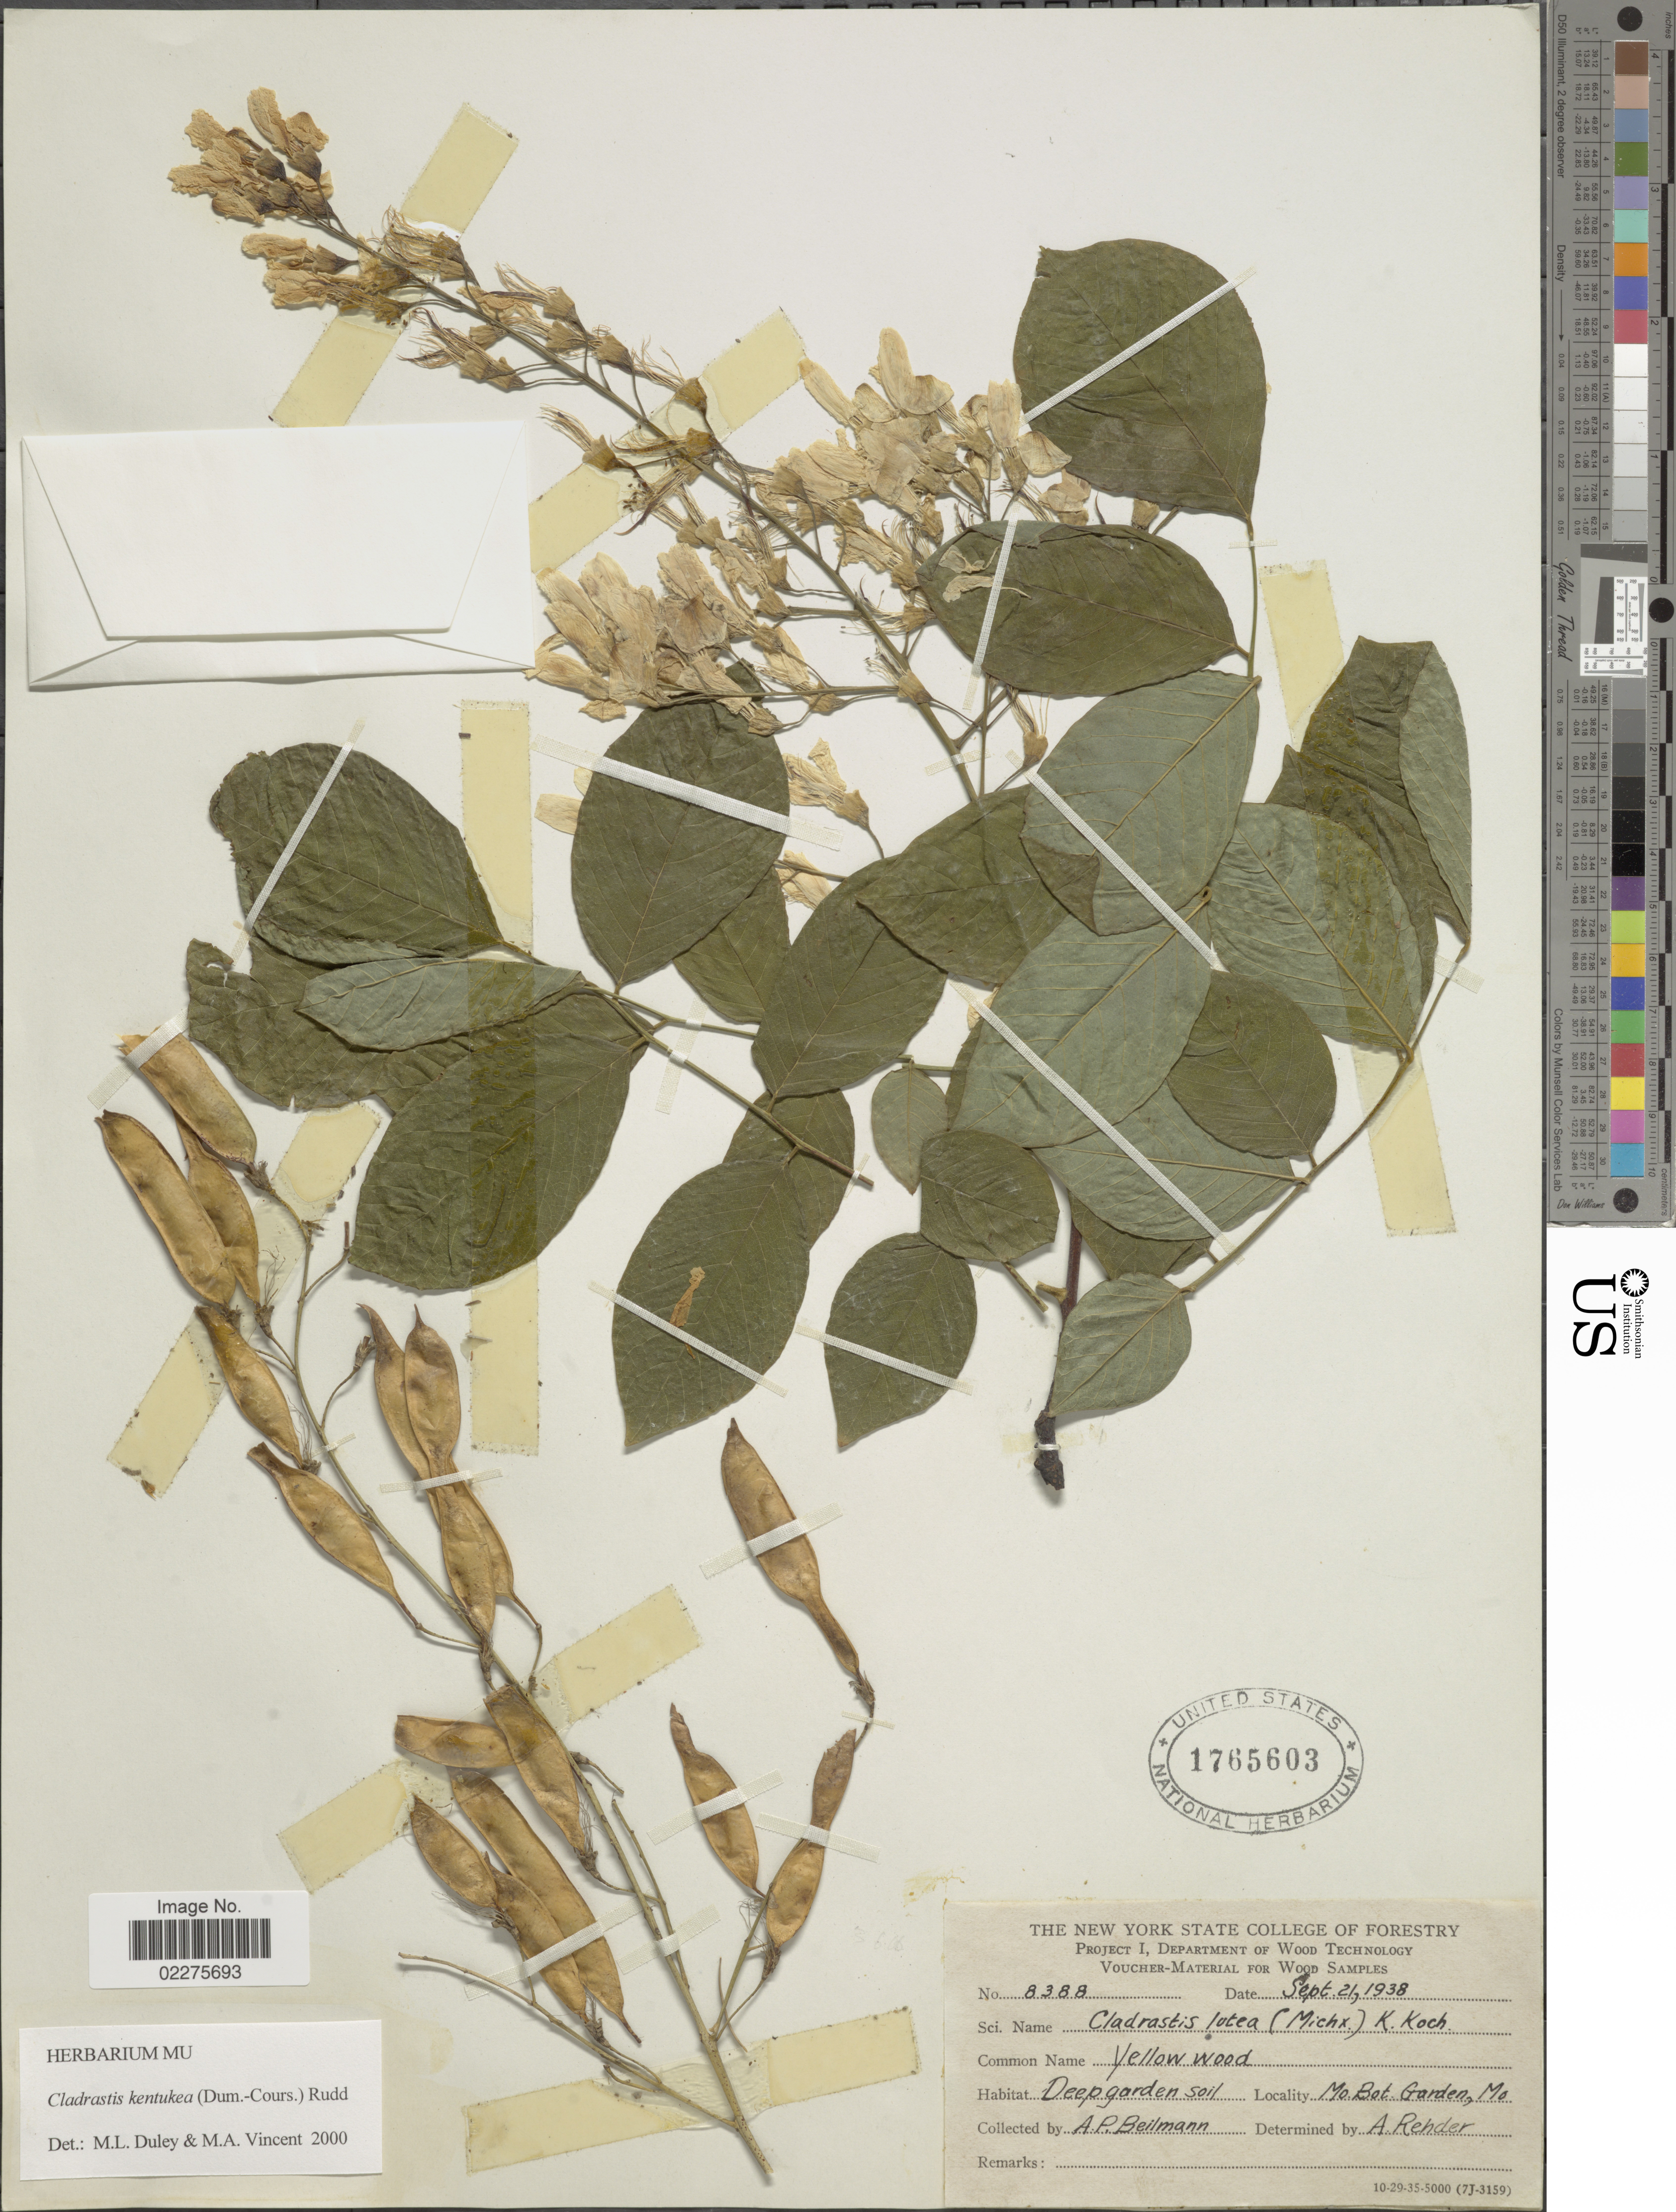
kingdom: Plantae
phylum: Tracheophyta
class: Magnoliopsida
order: Fabales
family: Fabaceae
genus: Cladrastis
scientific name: Cladrastis kentukea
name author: (Dum. Cours.) Rudd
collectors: A. Beilmann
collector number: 8388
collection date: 1938-09-21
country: United States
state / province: Missouri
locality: Mo. Bot. Garden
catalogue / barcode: US 1765603